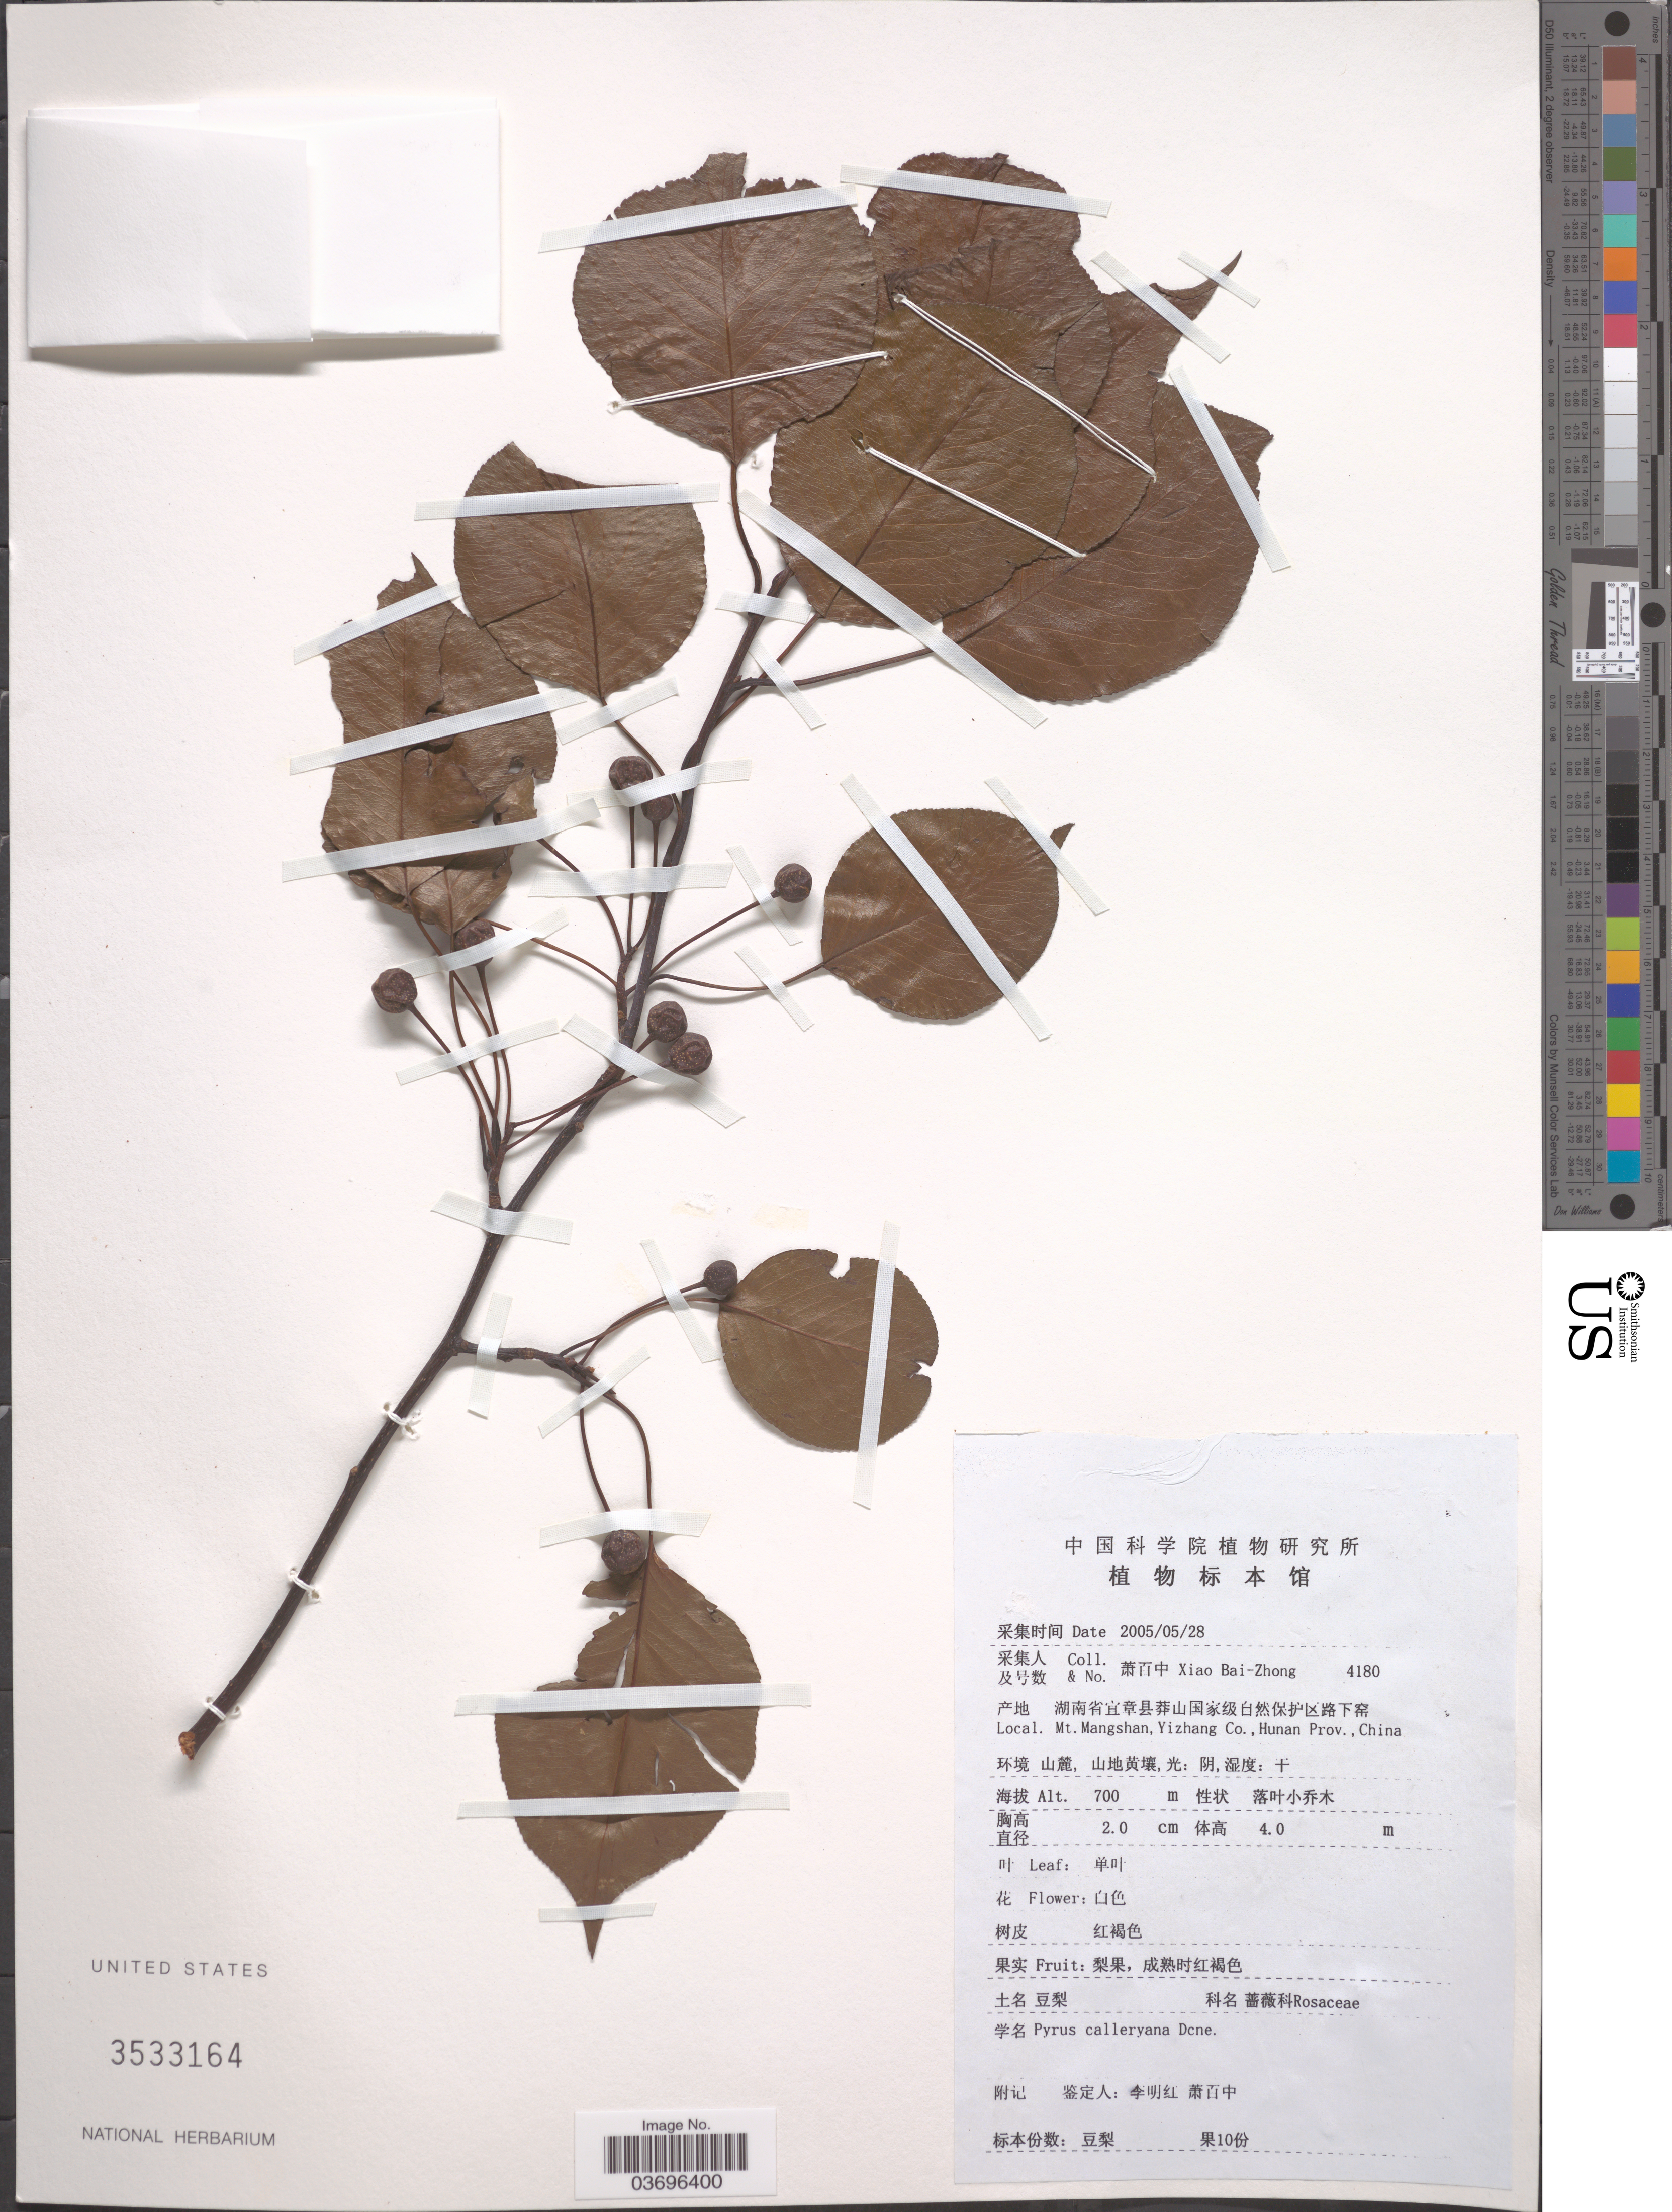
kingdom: Plantae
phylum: Tracheophyta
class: Magnoliopsida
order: Rosales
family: Rosaceae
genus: Pyrus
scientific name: Pyrus calleryana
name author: Decne.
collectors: B. Z. Xiao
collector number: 4180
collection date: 2005-05-28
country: China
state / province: Hunan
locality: Mt. Mangshan, Yizhang Co.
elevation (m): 700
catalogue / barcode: US 3533164